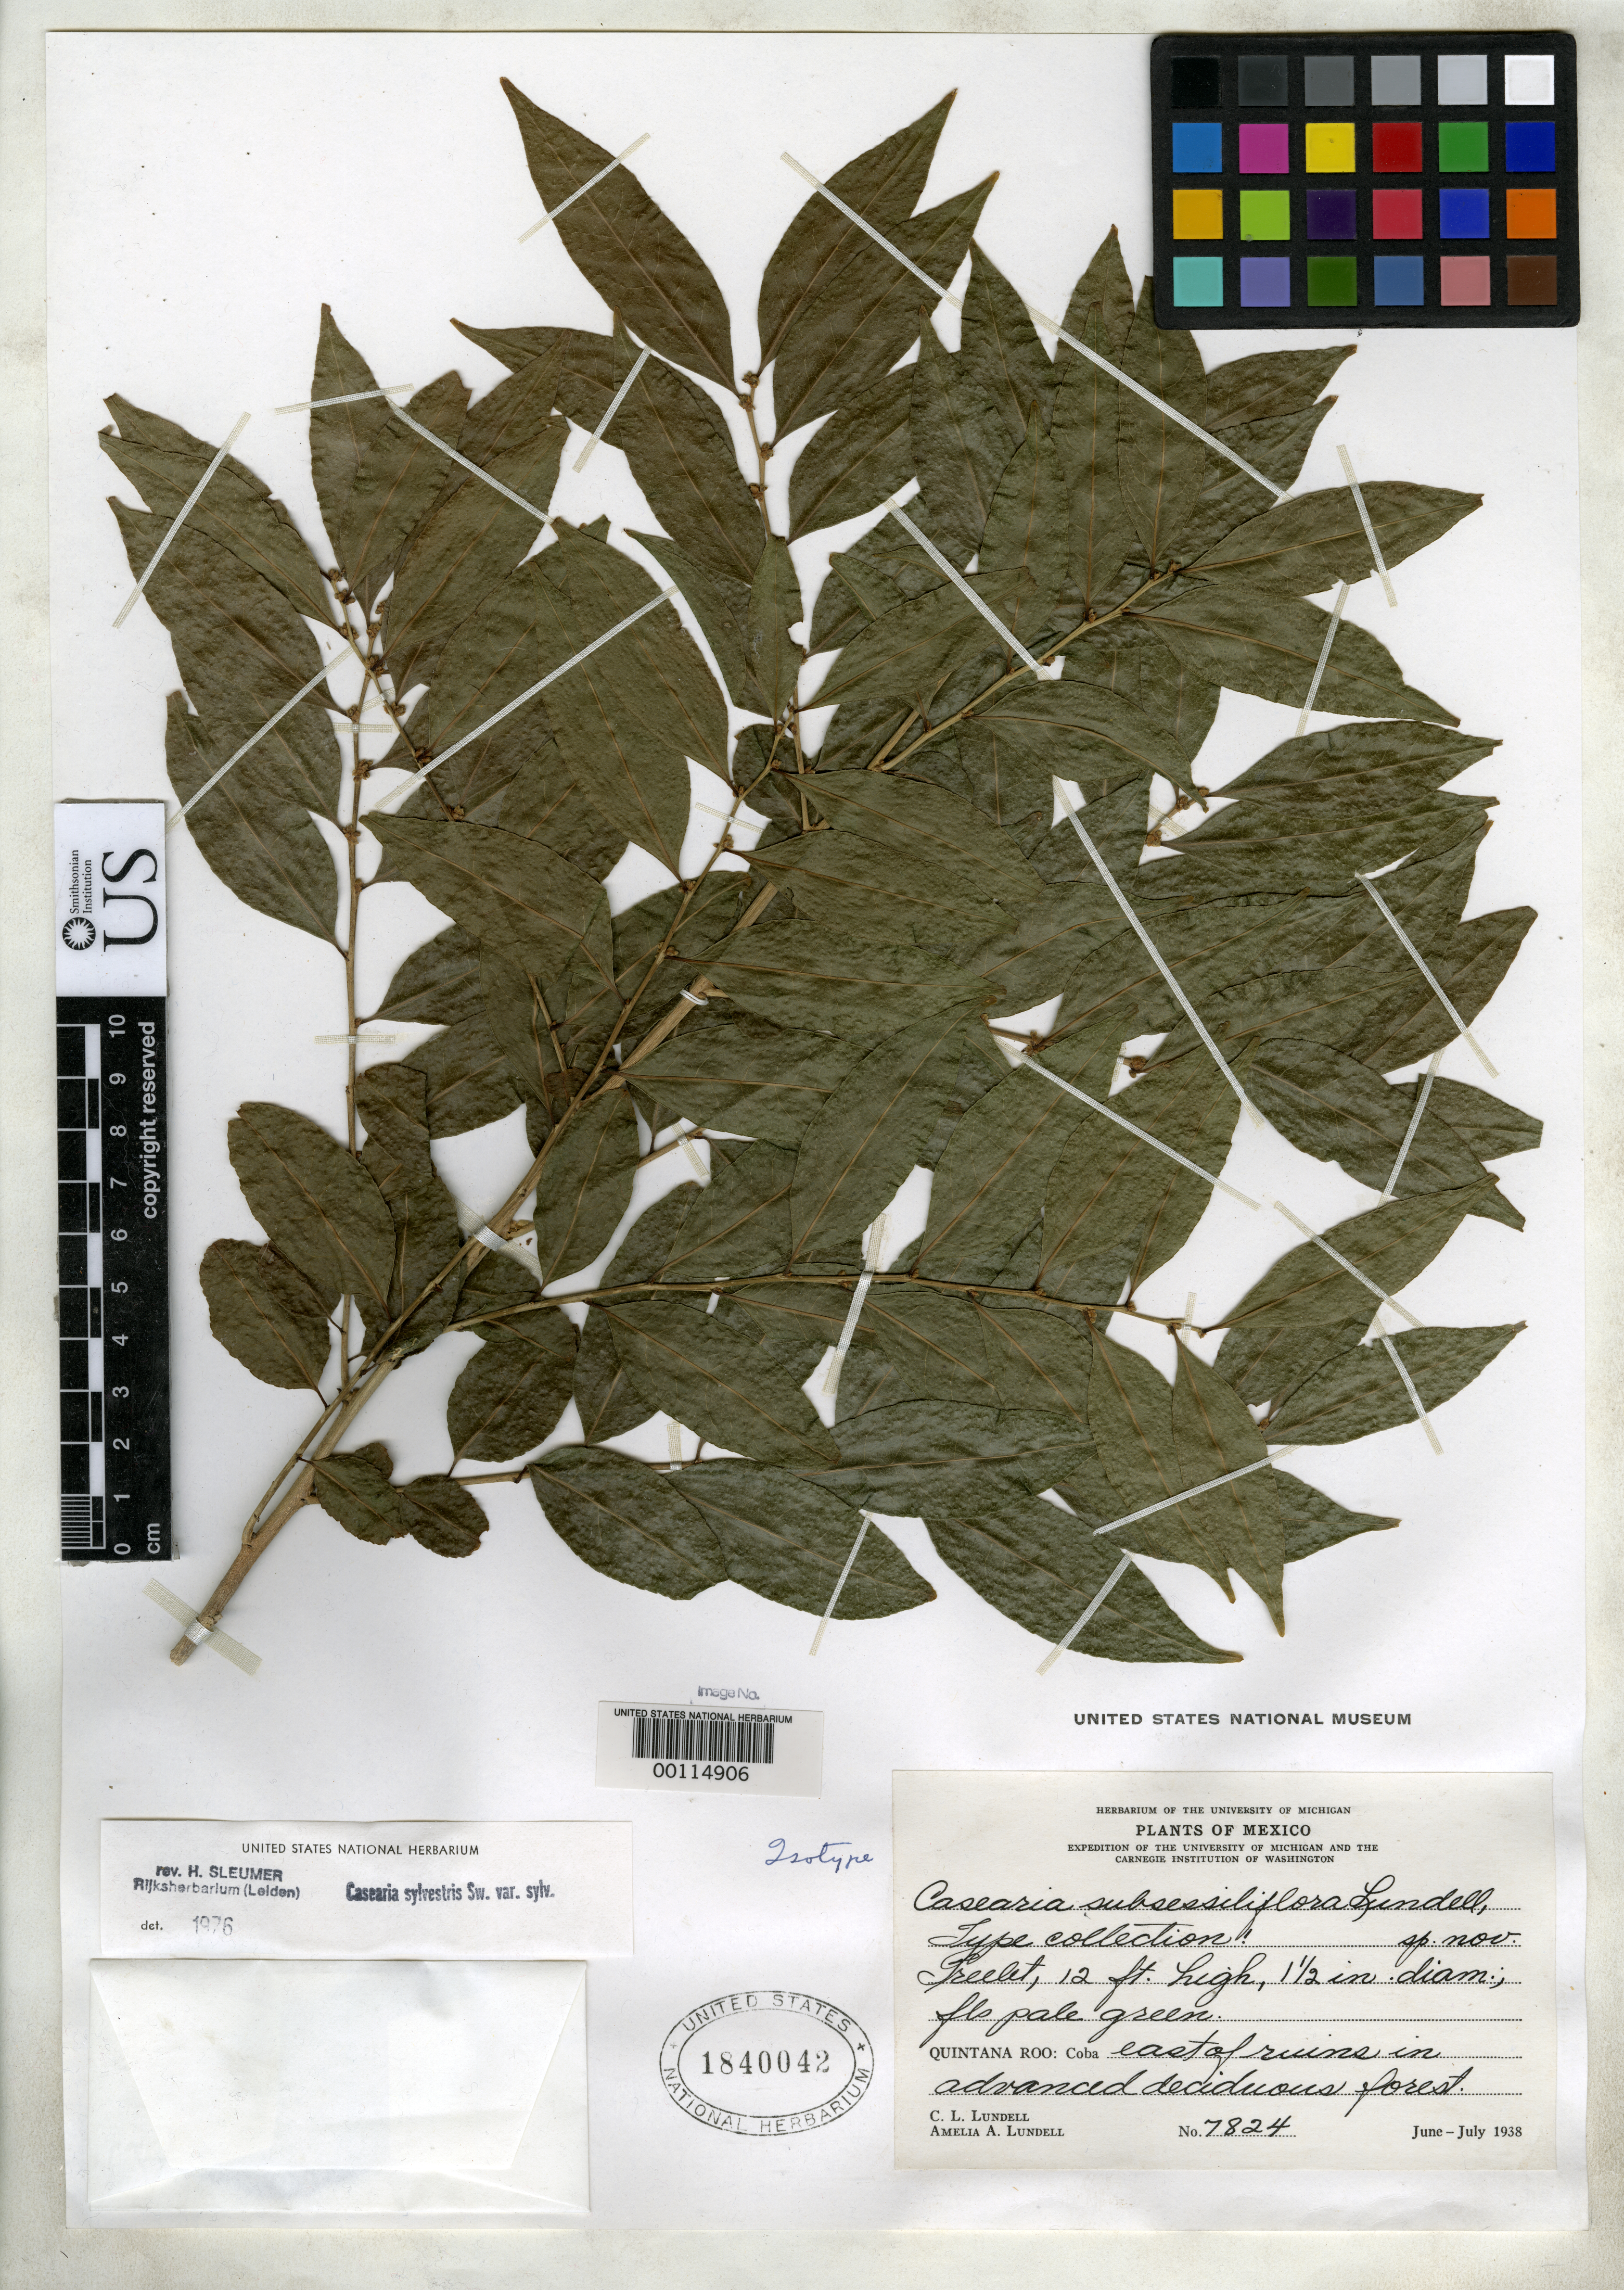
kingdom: Plantae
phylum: Tracheophyta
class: Magnoliopsida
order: Malpighiales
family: Salicaceae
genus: Casearia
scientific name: Casearia subsessiliflora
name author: Lundell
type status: Isotype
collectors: C. L. Lundell & A. A. Lundell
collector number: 7824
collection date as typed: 05 Jul 1938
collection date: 1938-07-05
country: Mexico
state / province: Quintana Roo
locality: Coba.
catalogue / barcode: US 1840042